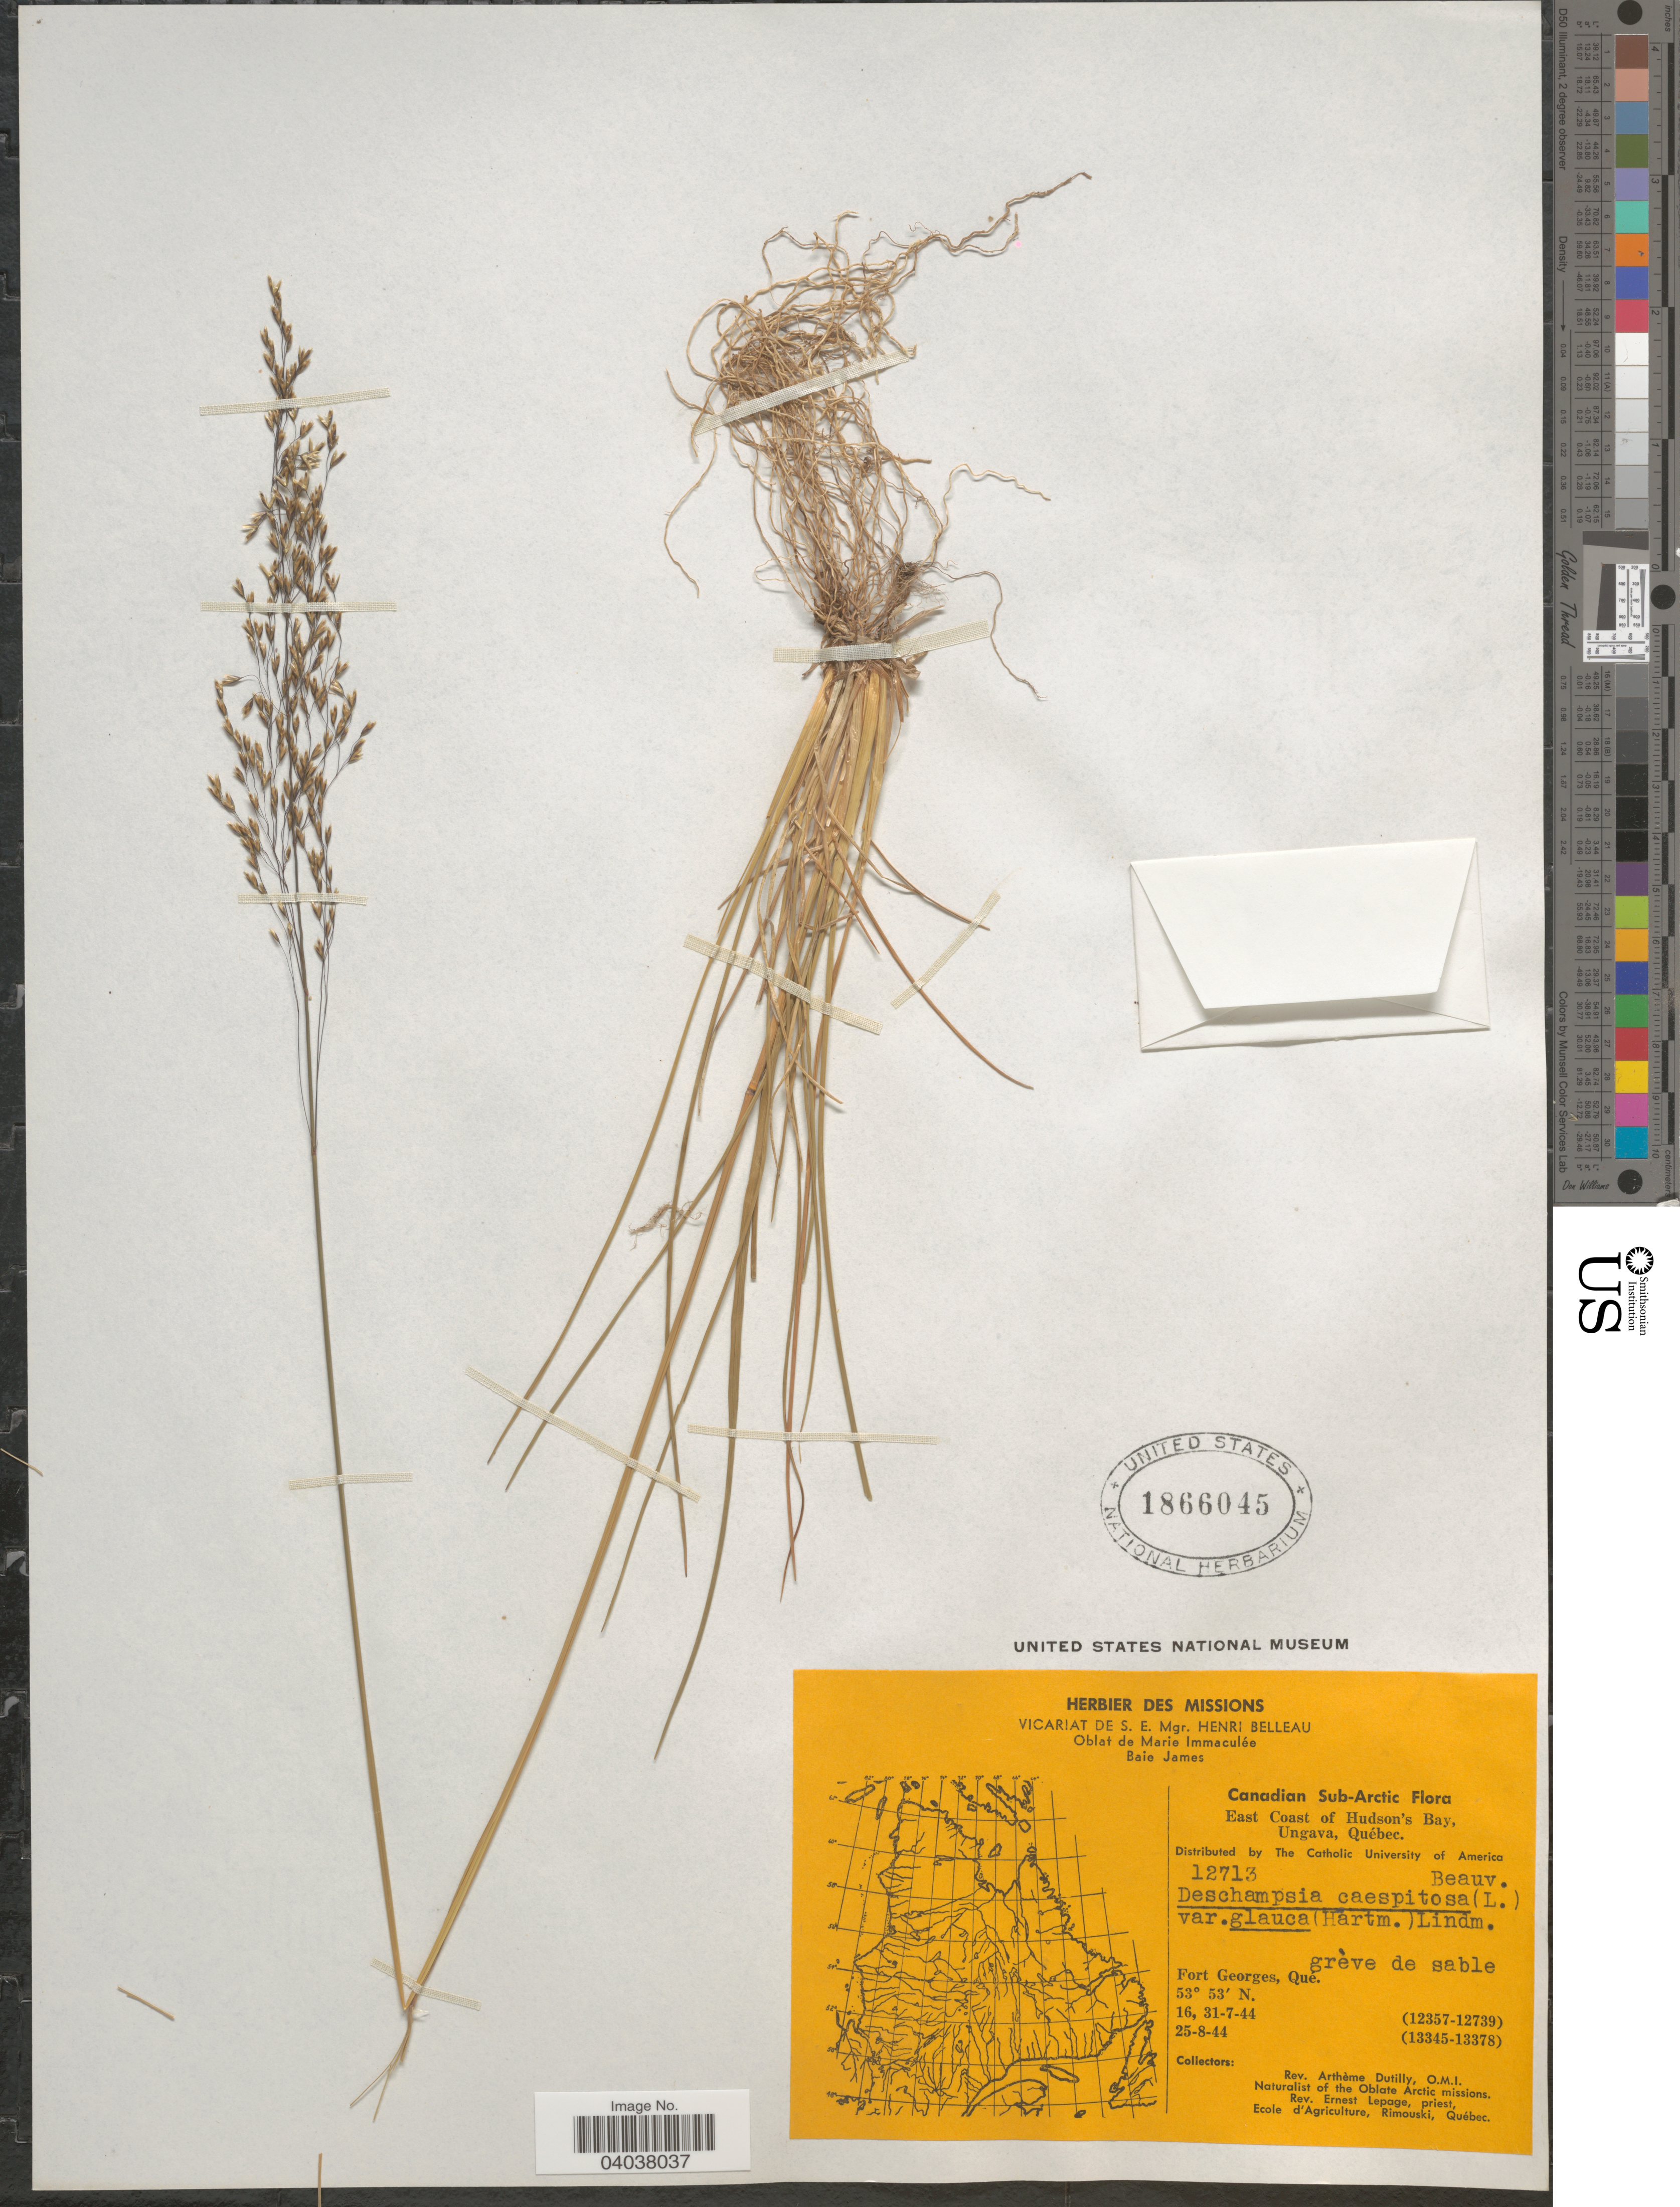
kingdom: Plantae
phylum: Tracheophyta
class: Liliopsida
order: Poales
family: Poaceae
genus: Deschampsia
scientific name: Deschampsia cespitosa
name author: (L.) P. Beauv.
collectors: A. Dutilly & E. Lepage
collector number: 12713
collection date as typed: Transcribed d/m/y: 16/7/44 to 25/8/44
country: Canada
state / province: Quebec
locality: Canadian Sub-Arctic. East Coast of Hudson's Bay, Ungava. Fort Georges.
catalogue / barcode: US 1866045